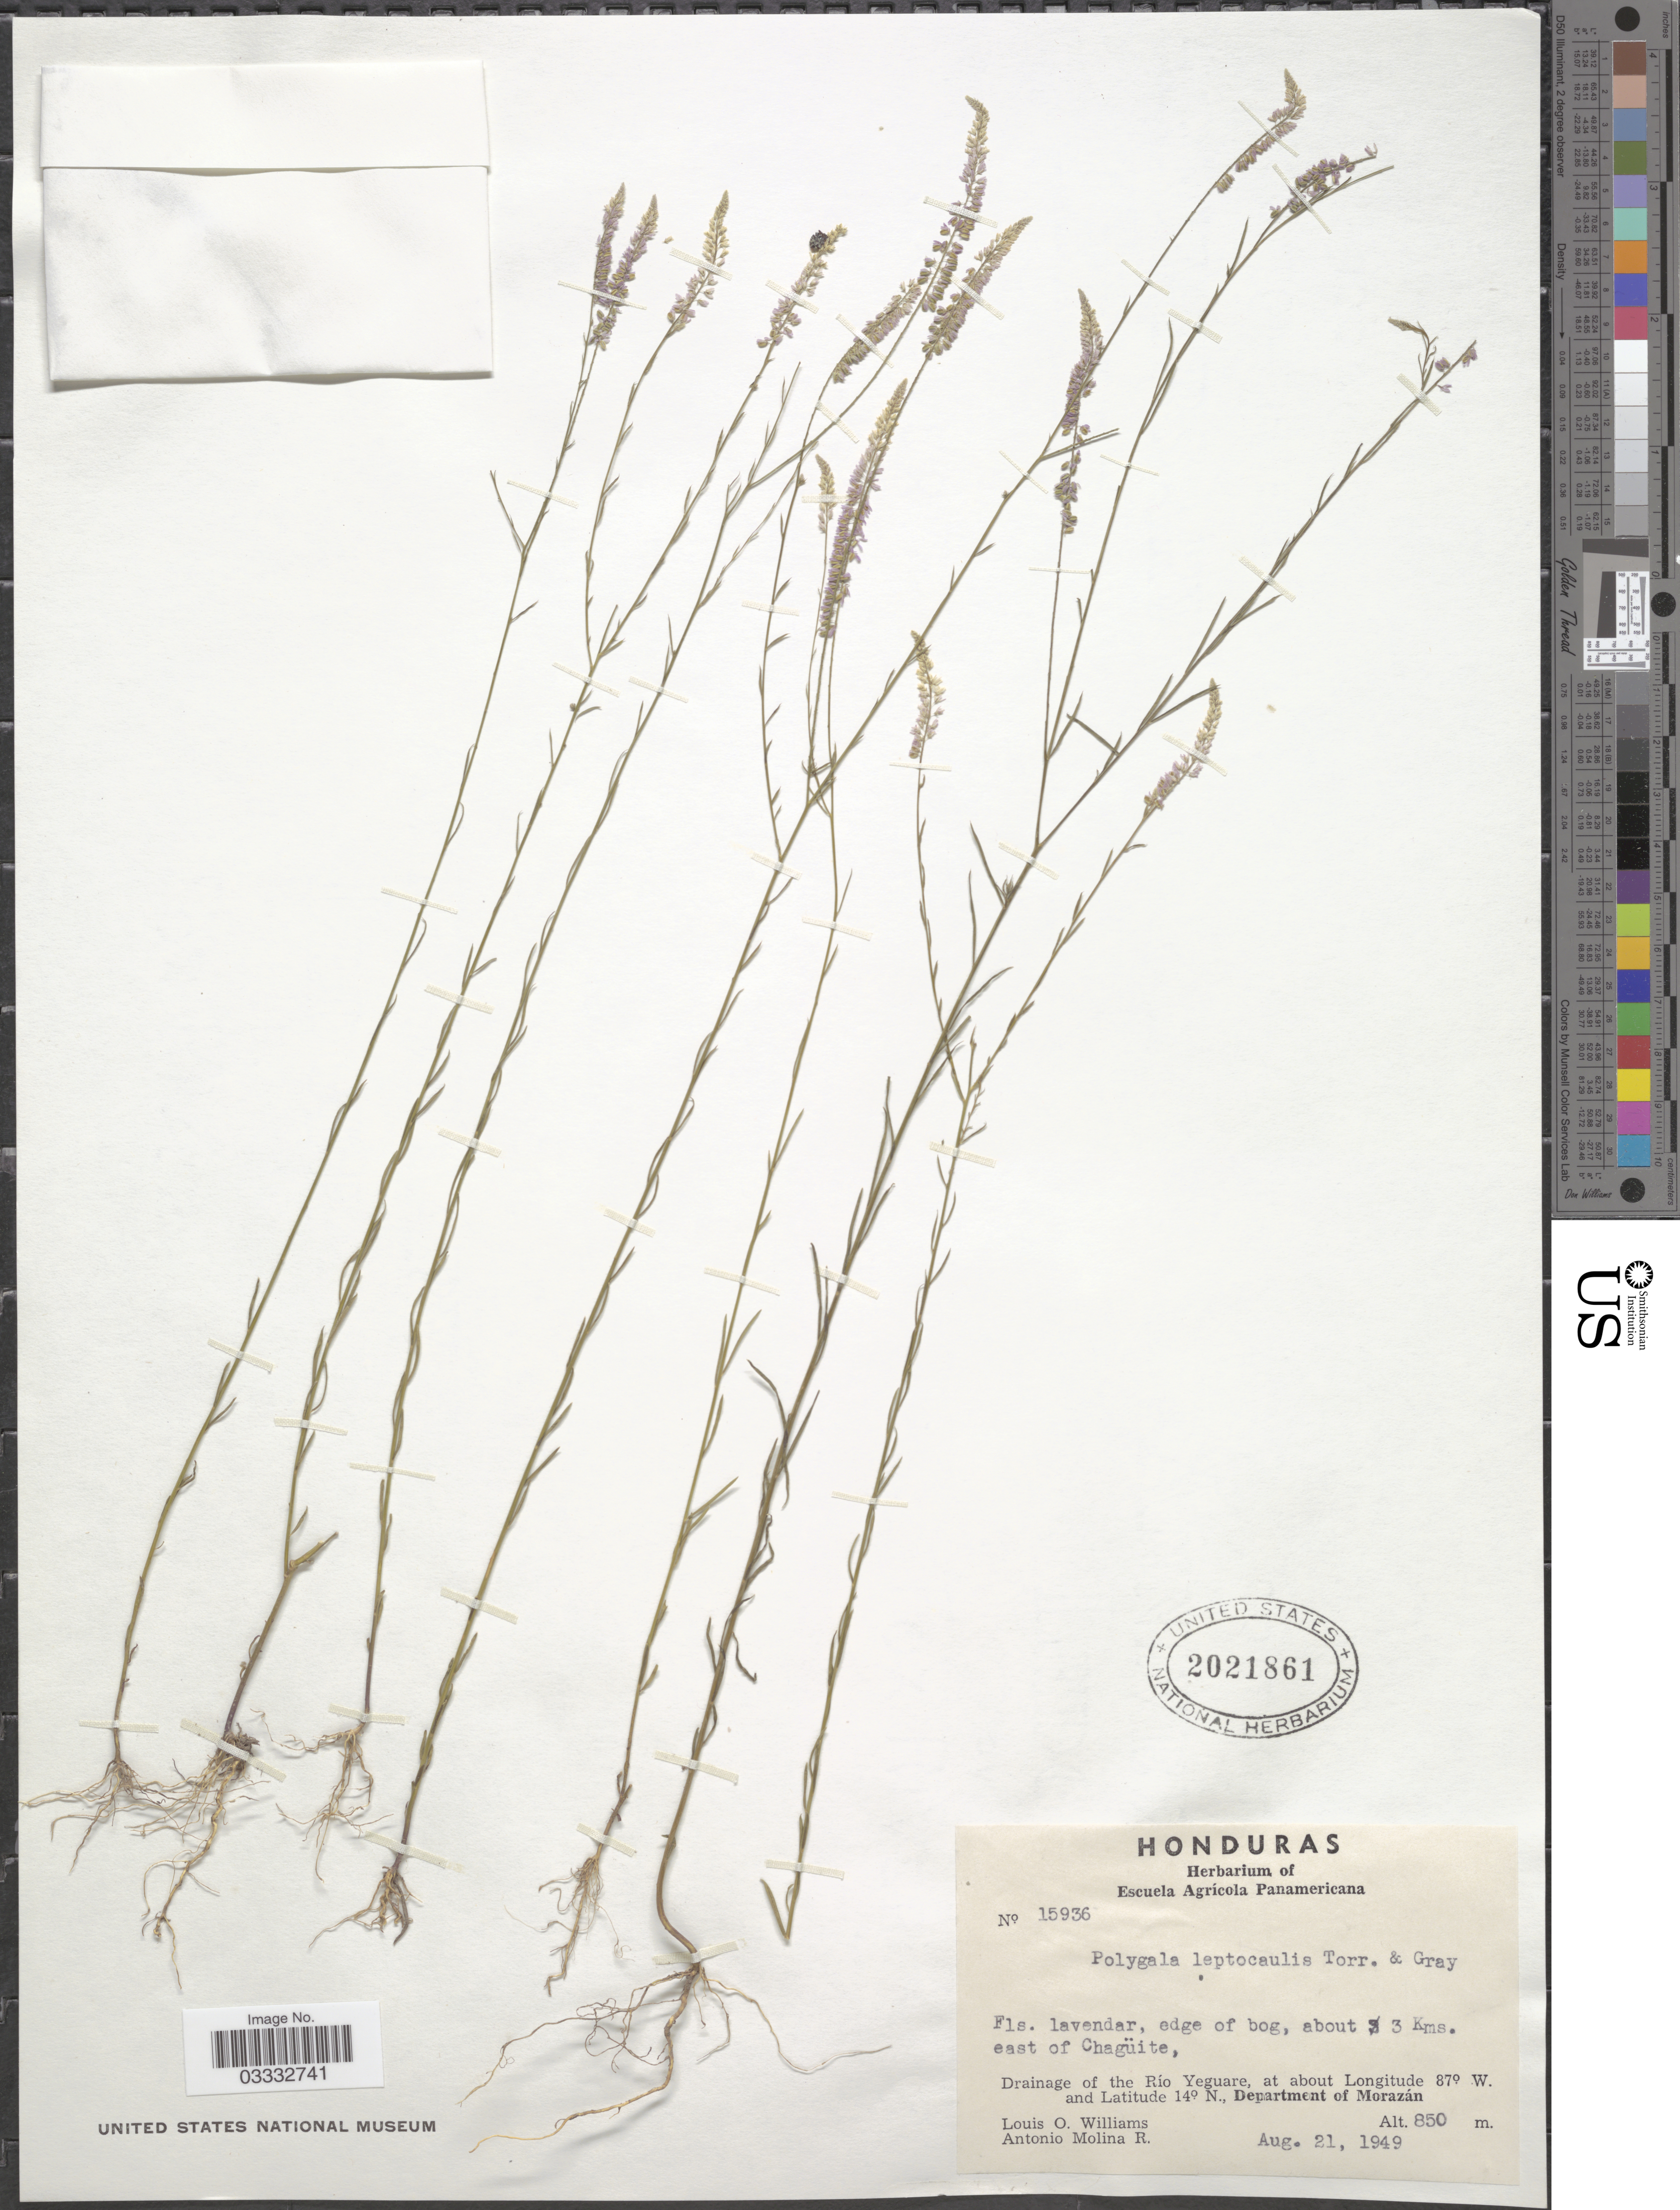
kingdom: Plantae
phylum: Tracheophyta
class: Magnoliopsida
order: Fabales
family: Polygalaceae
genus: Polygala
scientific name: Polygala leptocaulis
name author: Torr. & A. Gray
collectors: L. O. Williams & A. Molina R.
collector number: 15936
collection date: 1949-08-21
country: Honduras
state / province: Fco. Morazán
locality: About 3 Kms. east of Chagüite, Drainage of the Río Yeguare, Department of Morazán.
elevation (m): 850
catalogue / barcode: US 2021861